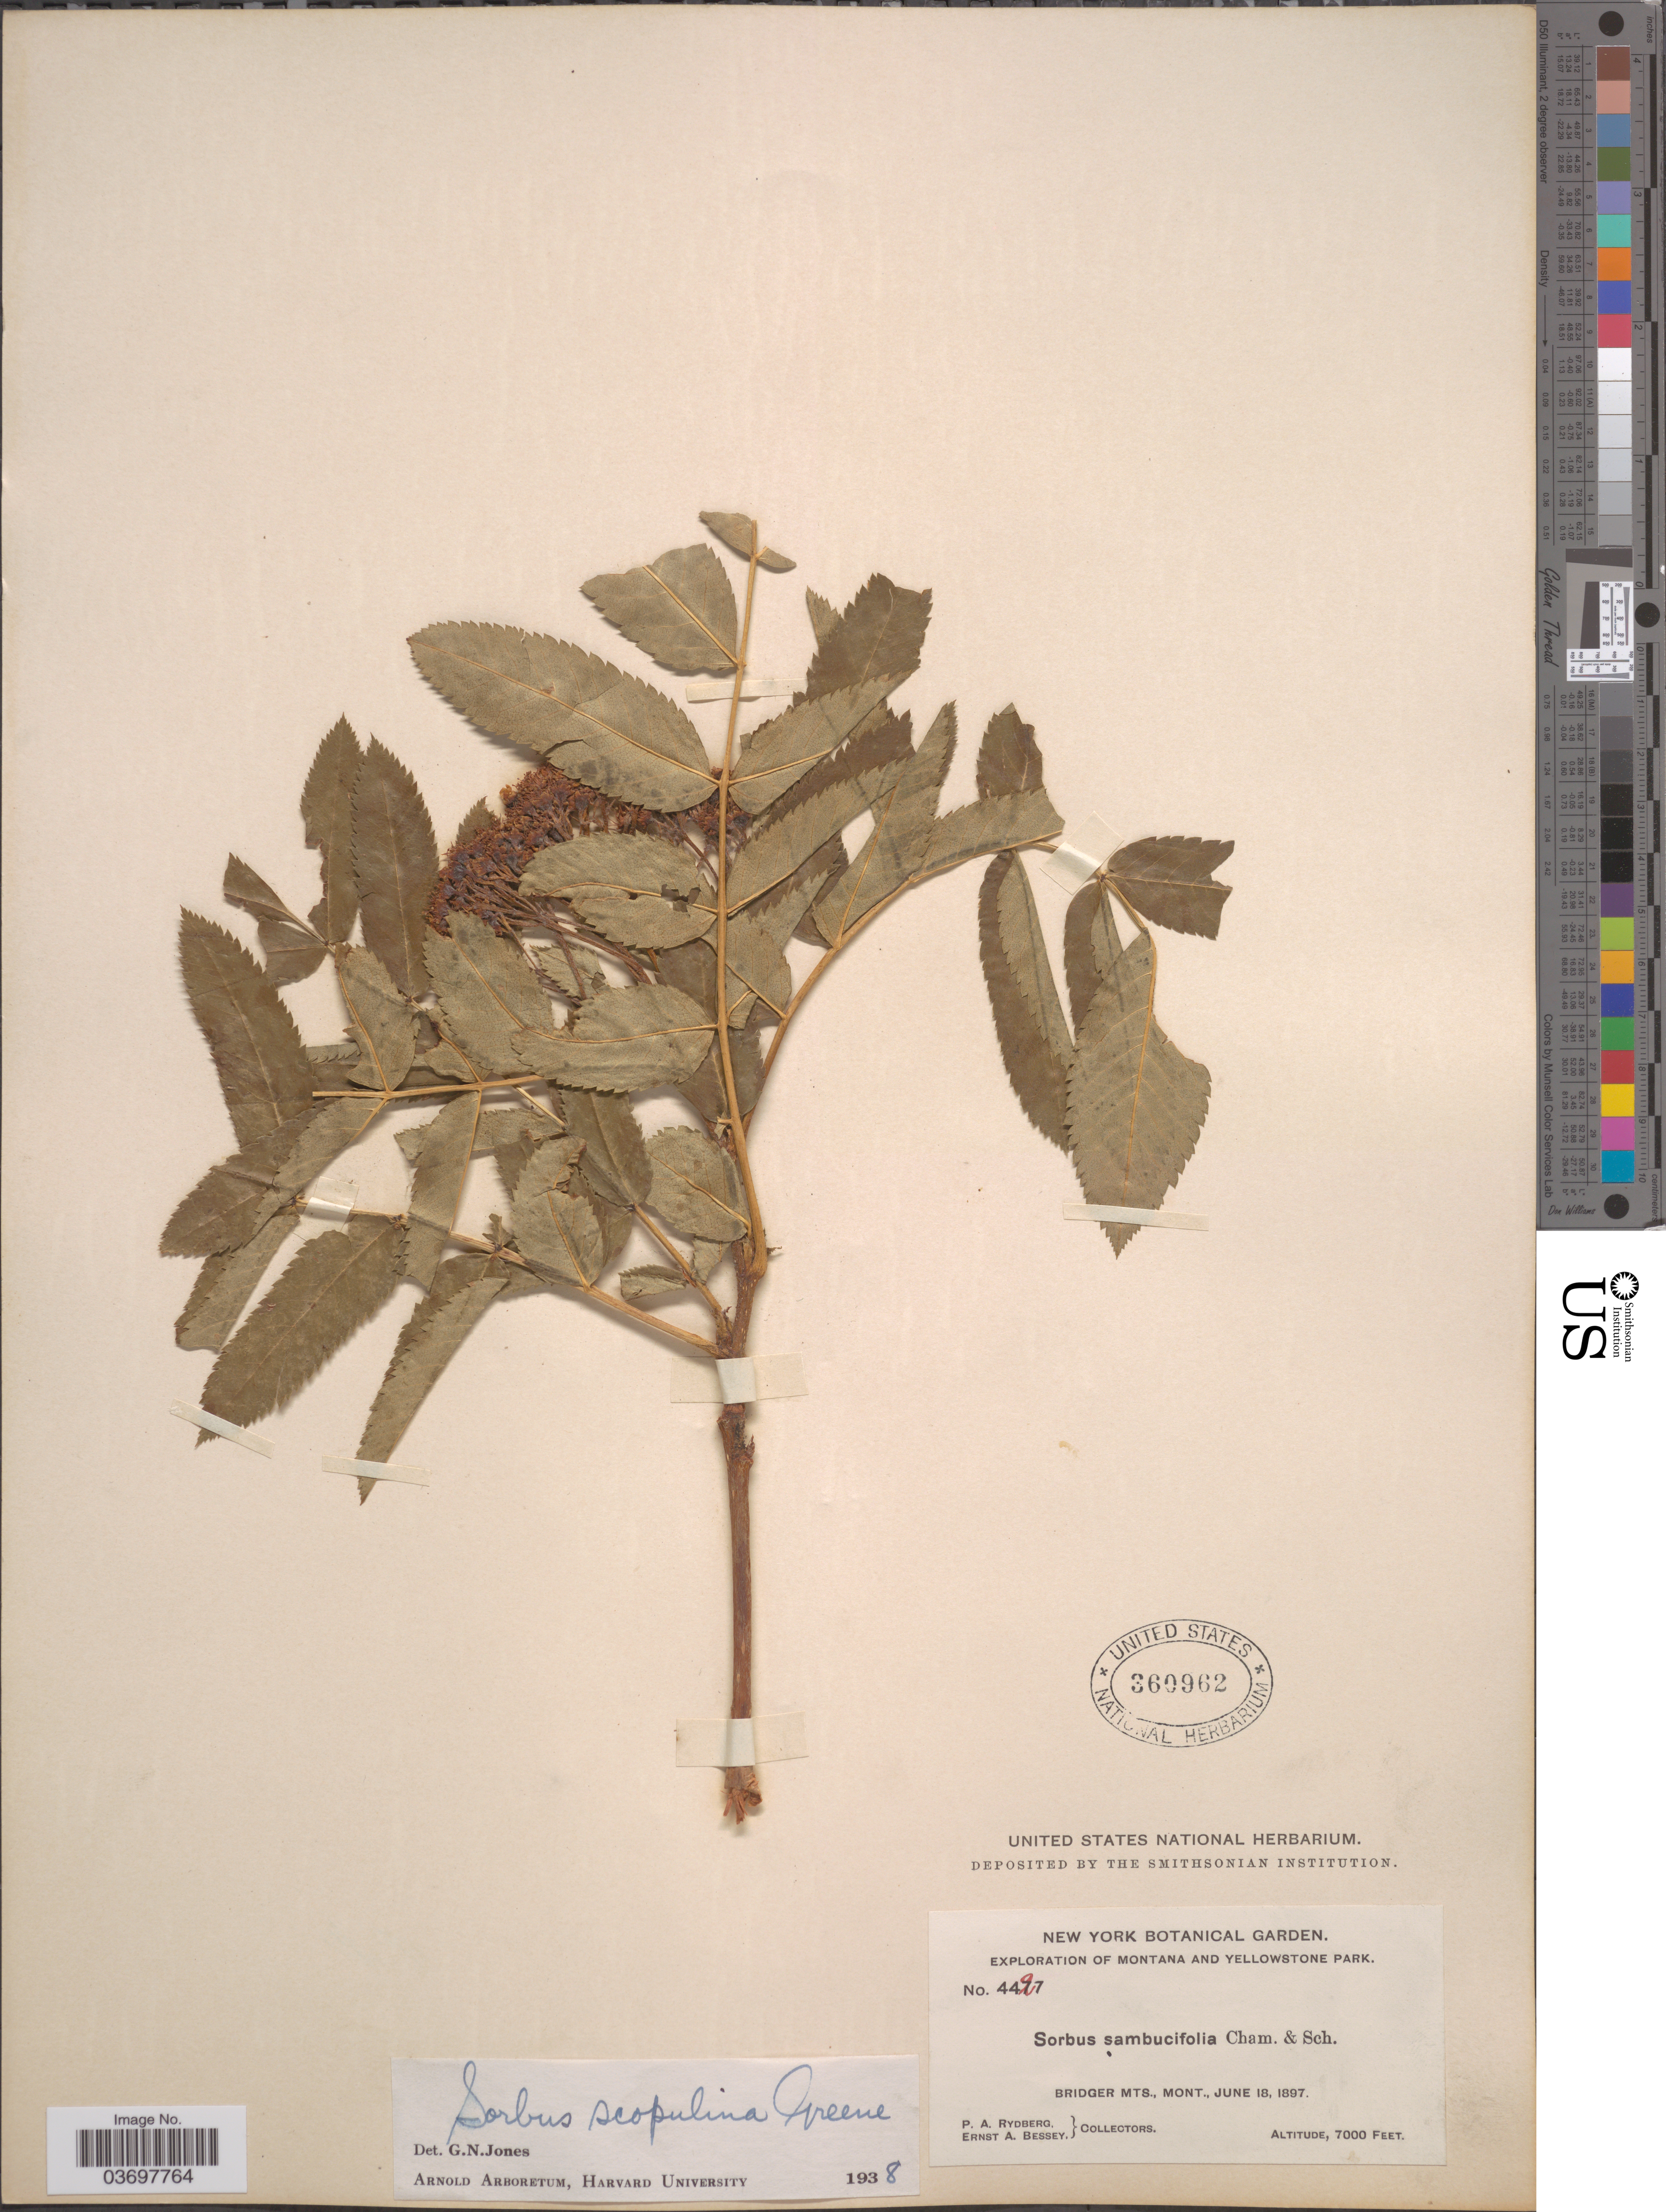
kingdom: Plantae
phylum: Tracheophyta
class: Magnoliopsida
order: Rosales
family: Rosaceae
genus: Sorbus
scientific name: Sorbus scopulina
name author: Greene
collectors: P. A. Rydberg & E. A. Bessey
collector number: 4427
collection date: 1897-06-18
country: United States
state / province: Montana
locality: Montana and Yellowstone Park. Bridger Mts.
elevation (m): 2134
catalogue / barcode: US 360962